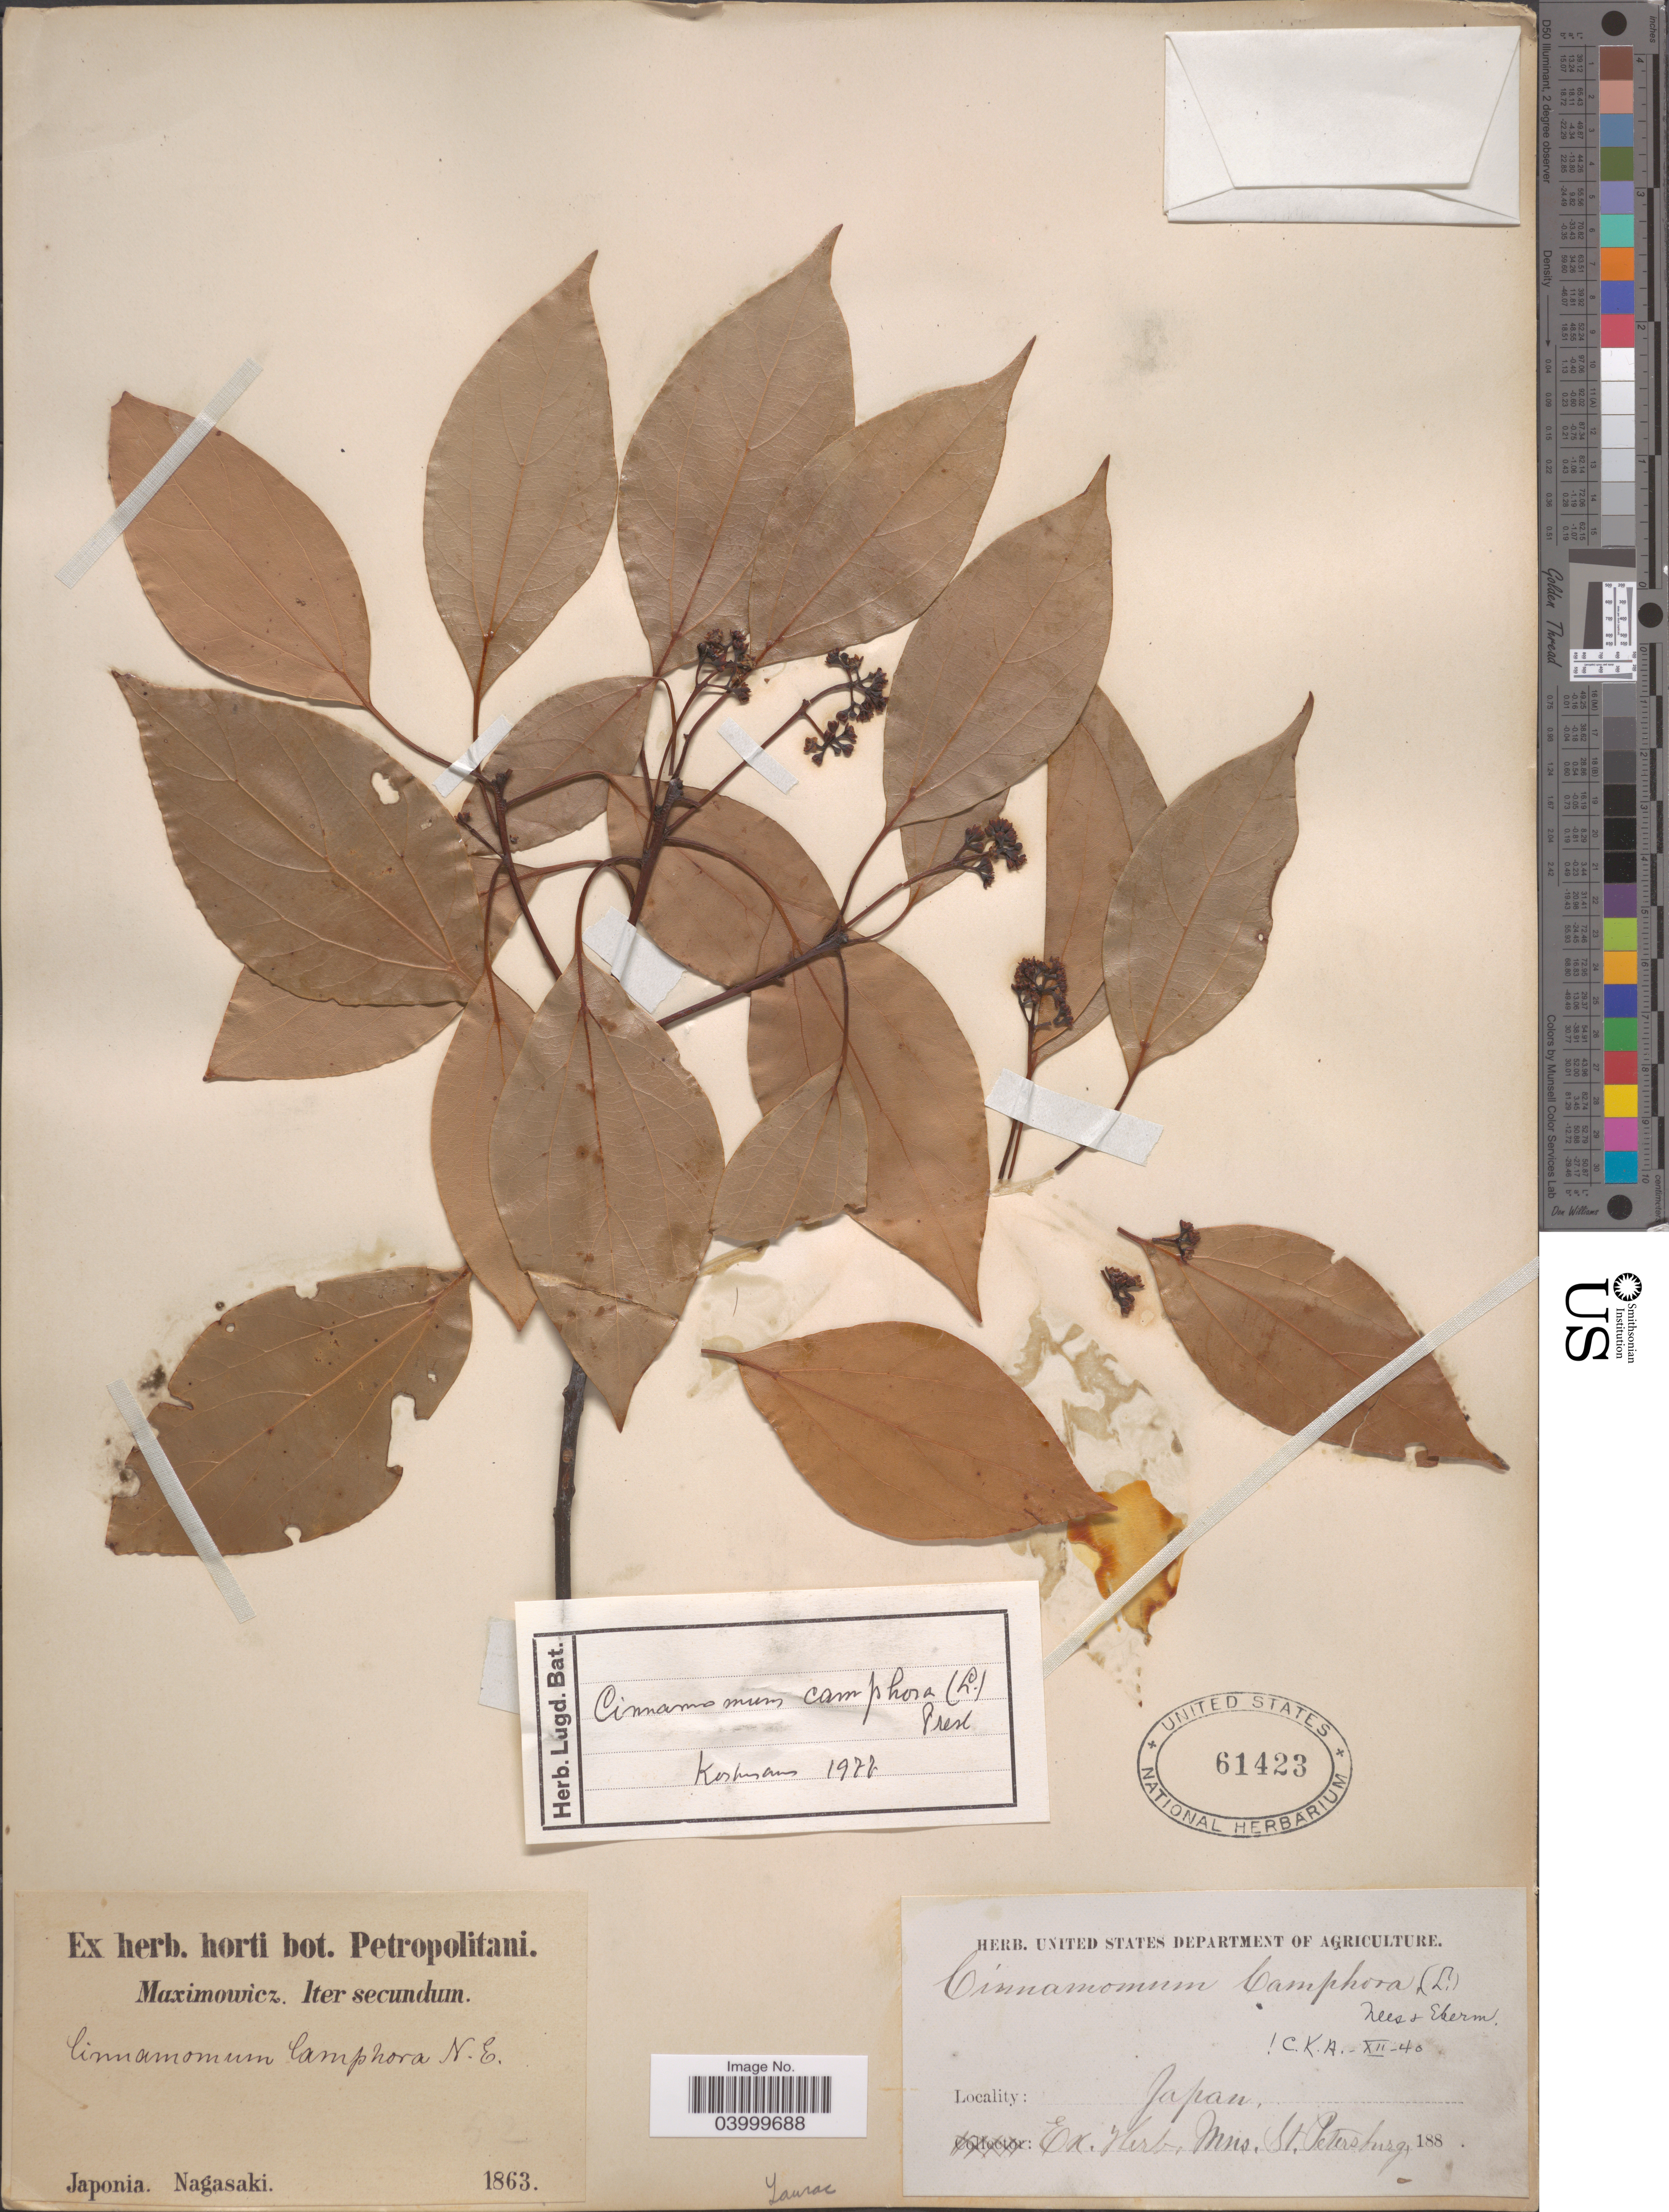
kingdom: Plantae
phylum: Tracheophyta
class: Magnoliopsida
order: Laurales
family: Lauraceae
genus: Cinnamomum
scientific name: Cinnamomum camphora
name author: (L.) J. Presl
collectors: Maximowicz, --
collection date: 1863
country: Japan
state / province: Nagasaki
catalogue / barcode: US 61423